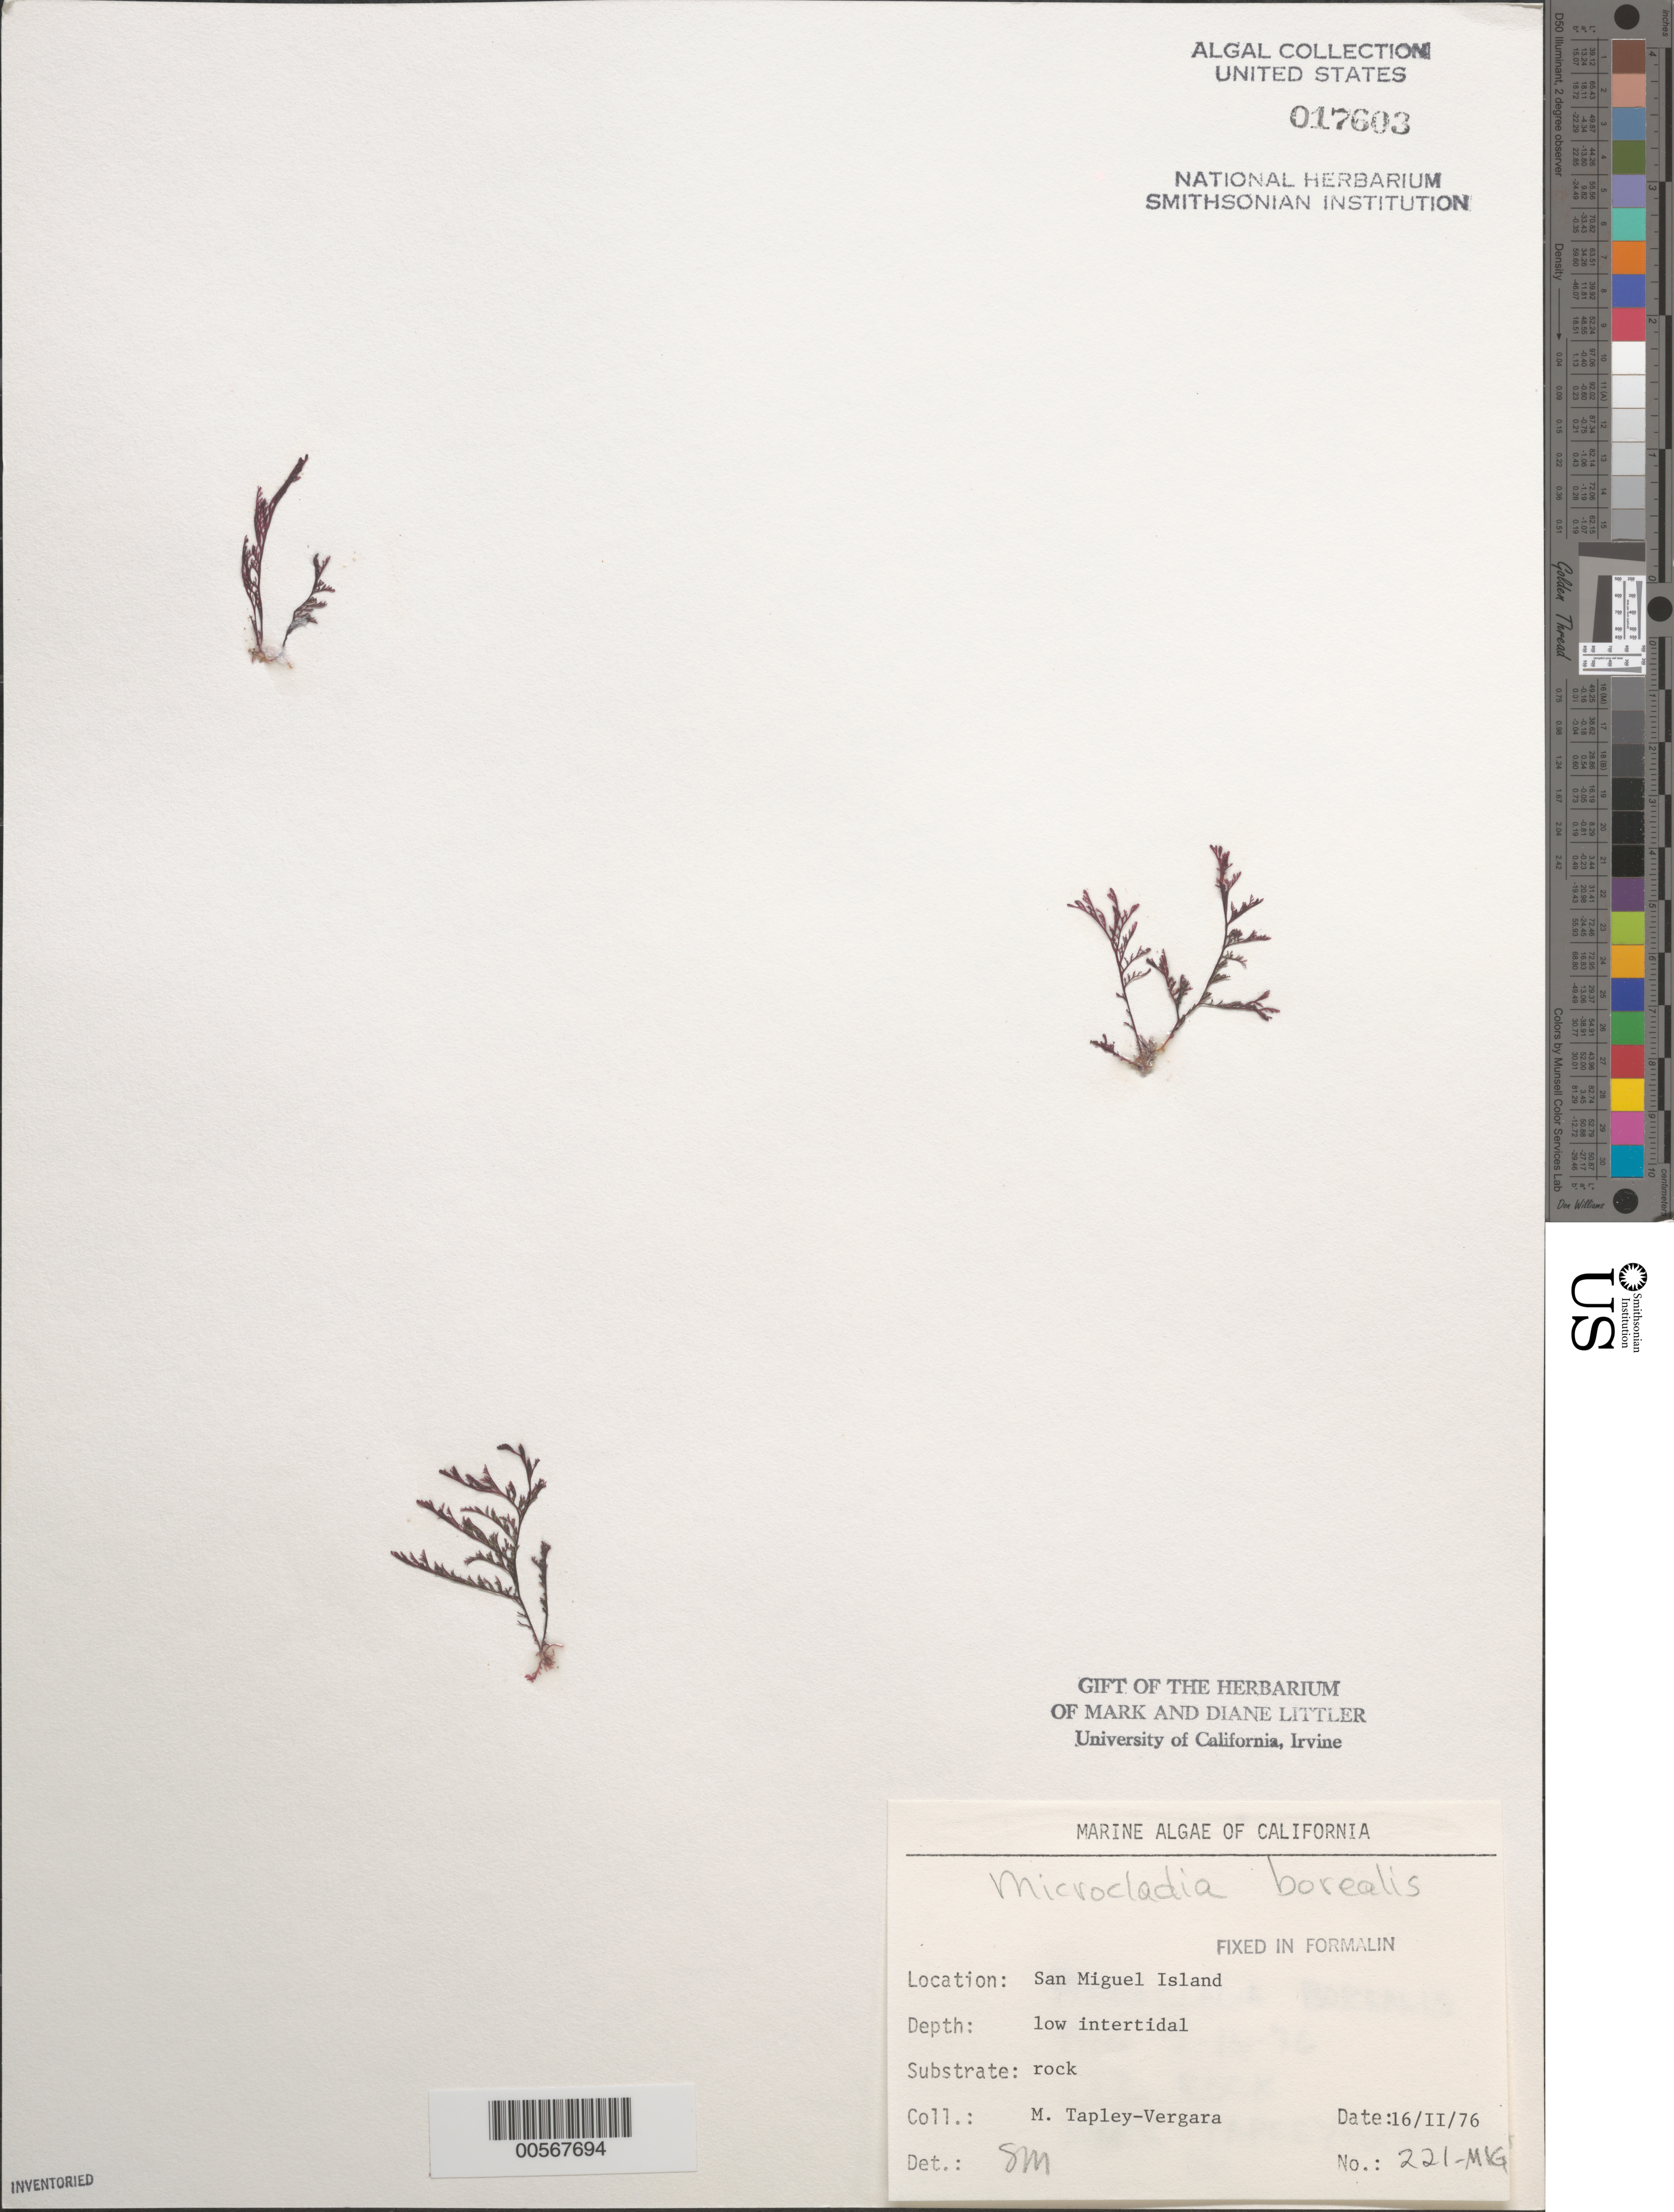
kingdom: Plantae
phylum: Rhodophyta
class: Florideophyceae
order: Ceramiales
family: Ceramiaceae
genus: Microcladia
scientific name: Microcladia borealis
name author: Rupr.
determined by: Murray, S. N.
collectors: M. Tapley-Vergara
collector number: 221-MIG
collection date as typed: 16 Feb 1976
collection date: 1976-02-16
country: United States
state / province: California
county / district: Santa Barbara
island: San Miguel Island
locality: Cuyler Harbor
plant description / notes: BLM-SOCALBIGHT Rocky Intertidal Survey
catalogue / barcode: US 17603